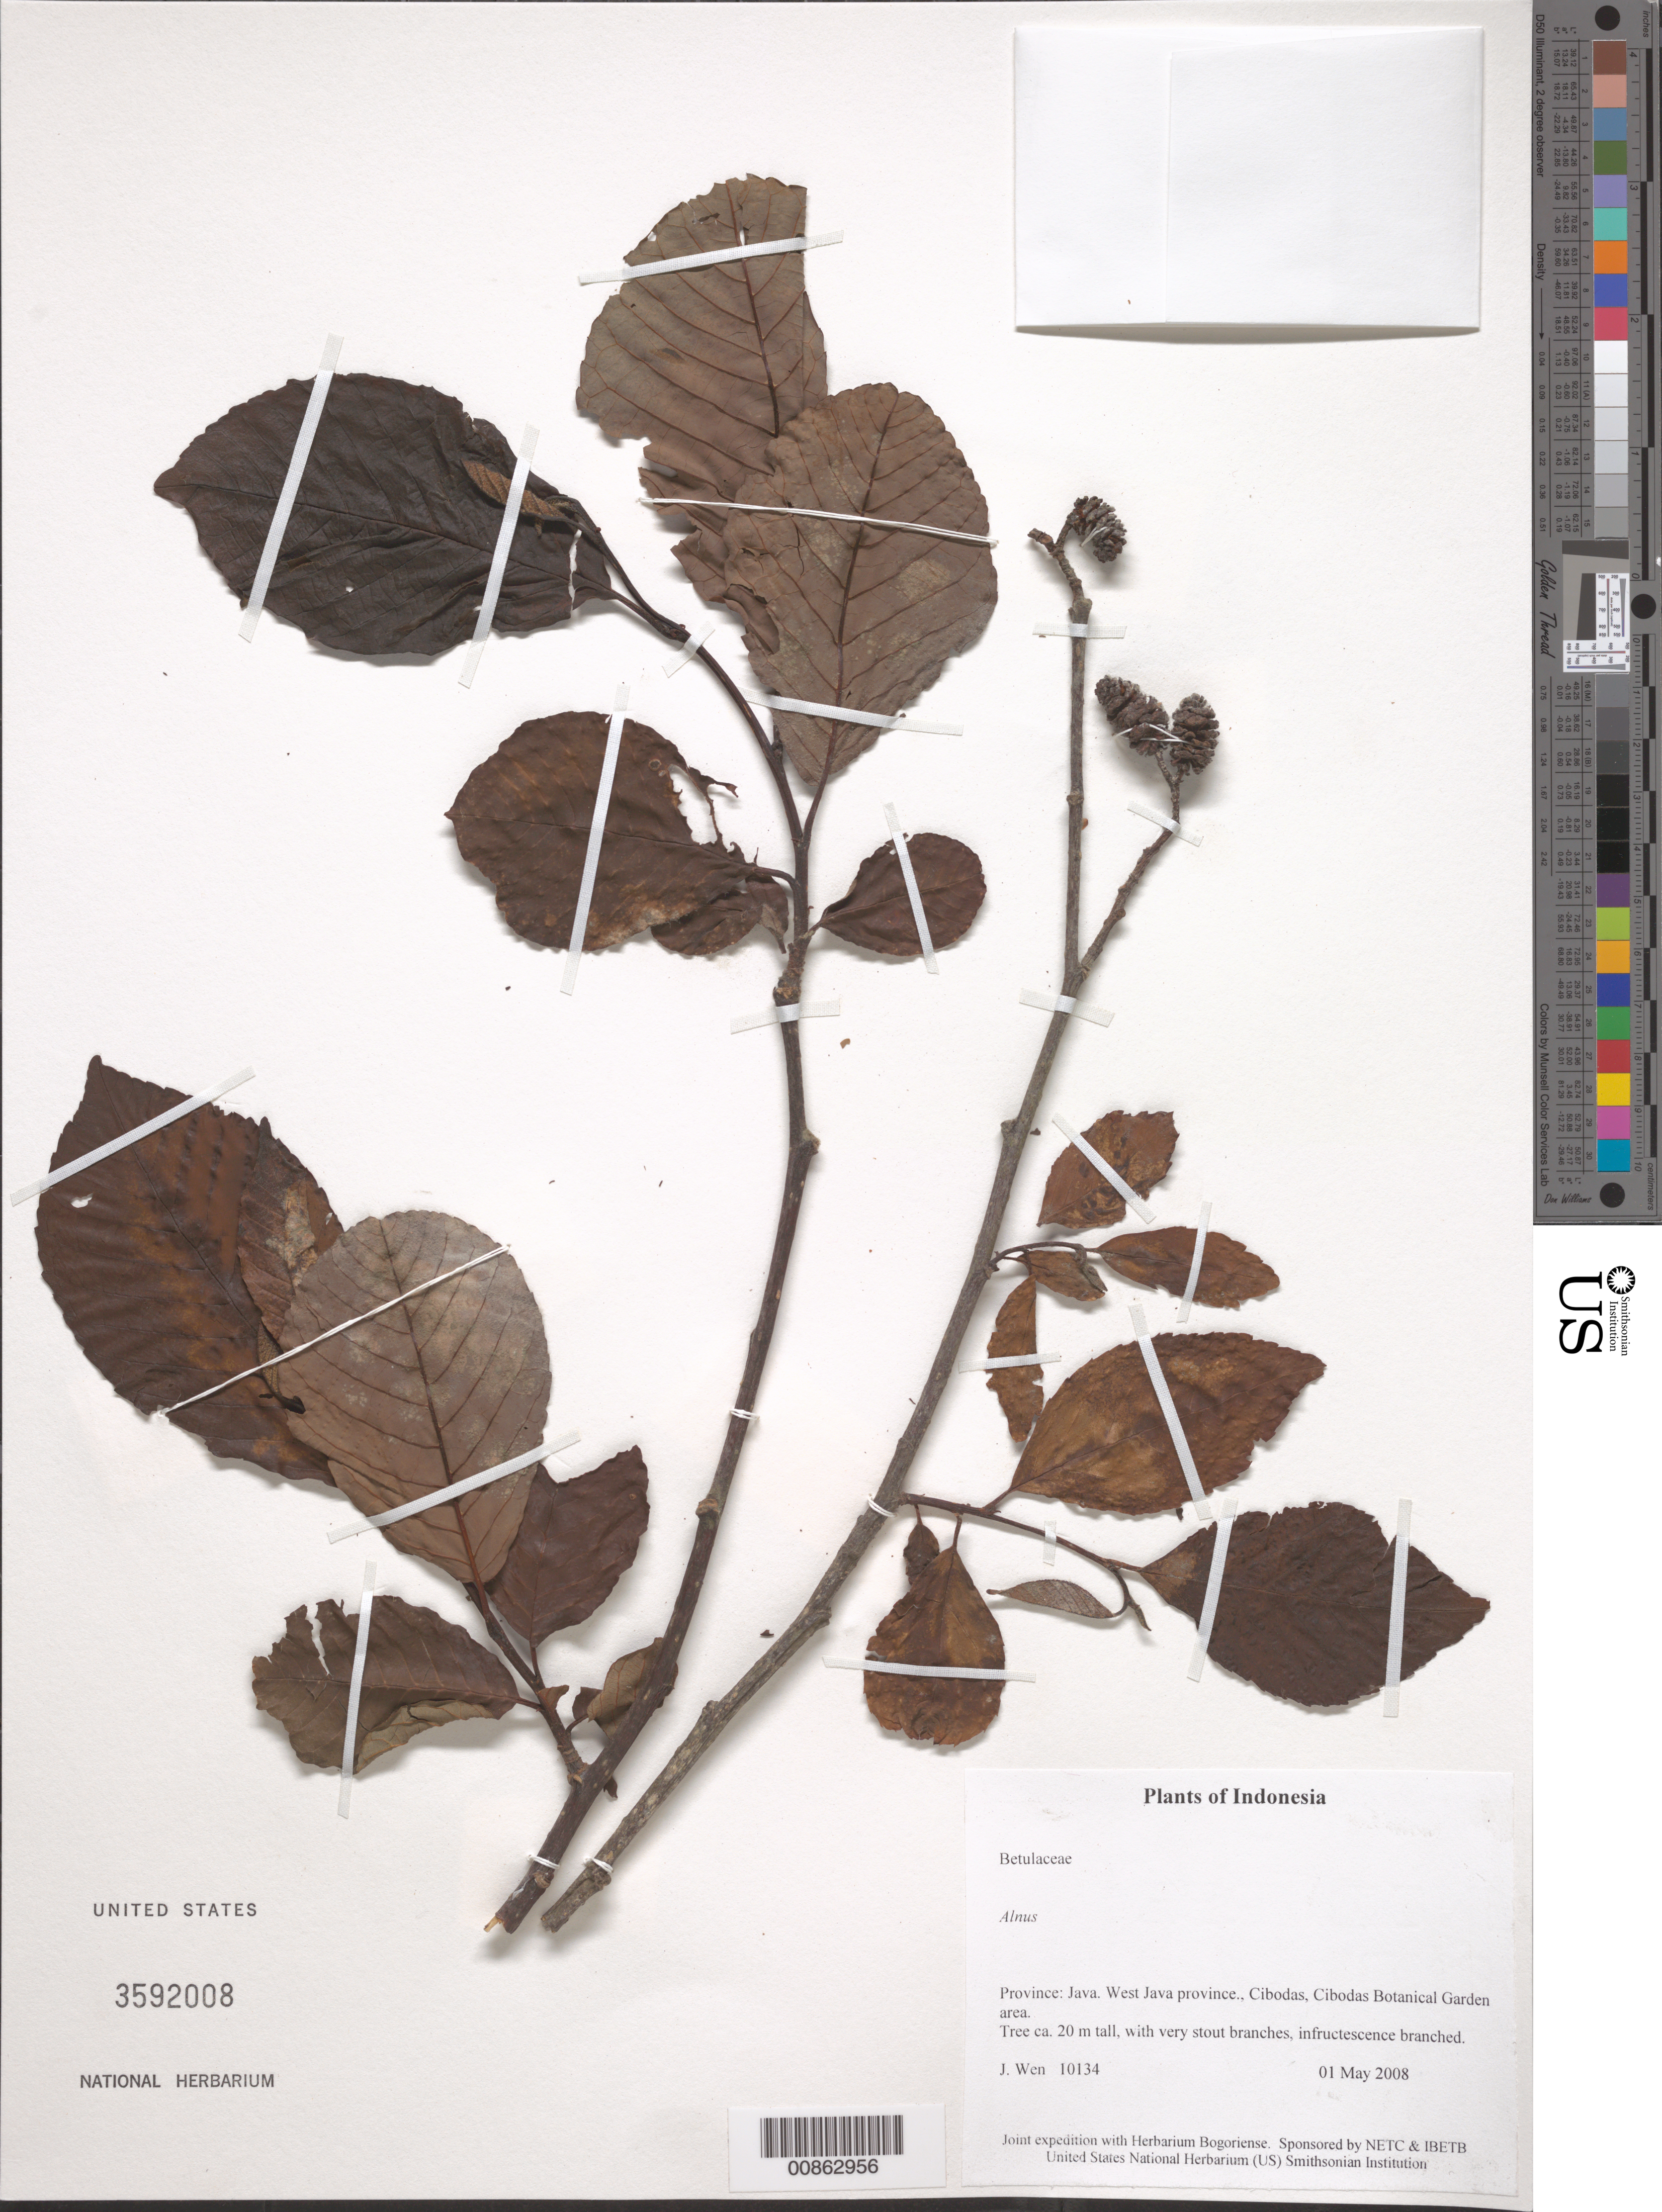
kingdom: Plantae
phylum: Tracheophyta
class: Magnoliopsida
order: Fagales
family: Betulaceae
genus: Alnus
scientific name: Alnus sp.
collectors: J. Wen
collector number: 10134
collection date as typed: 01 May 2008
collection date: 2008-05-01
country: Indonesia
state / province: Java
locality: West Java Province, Cibodas, Cibodas Botanical Garden area.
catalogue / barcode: US 3592008